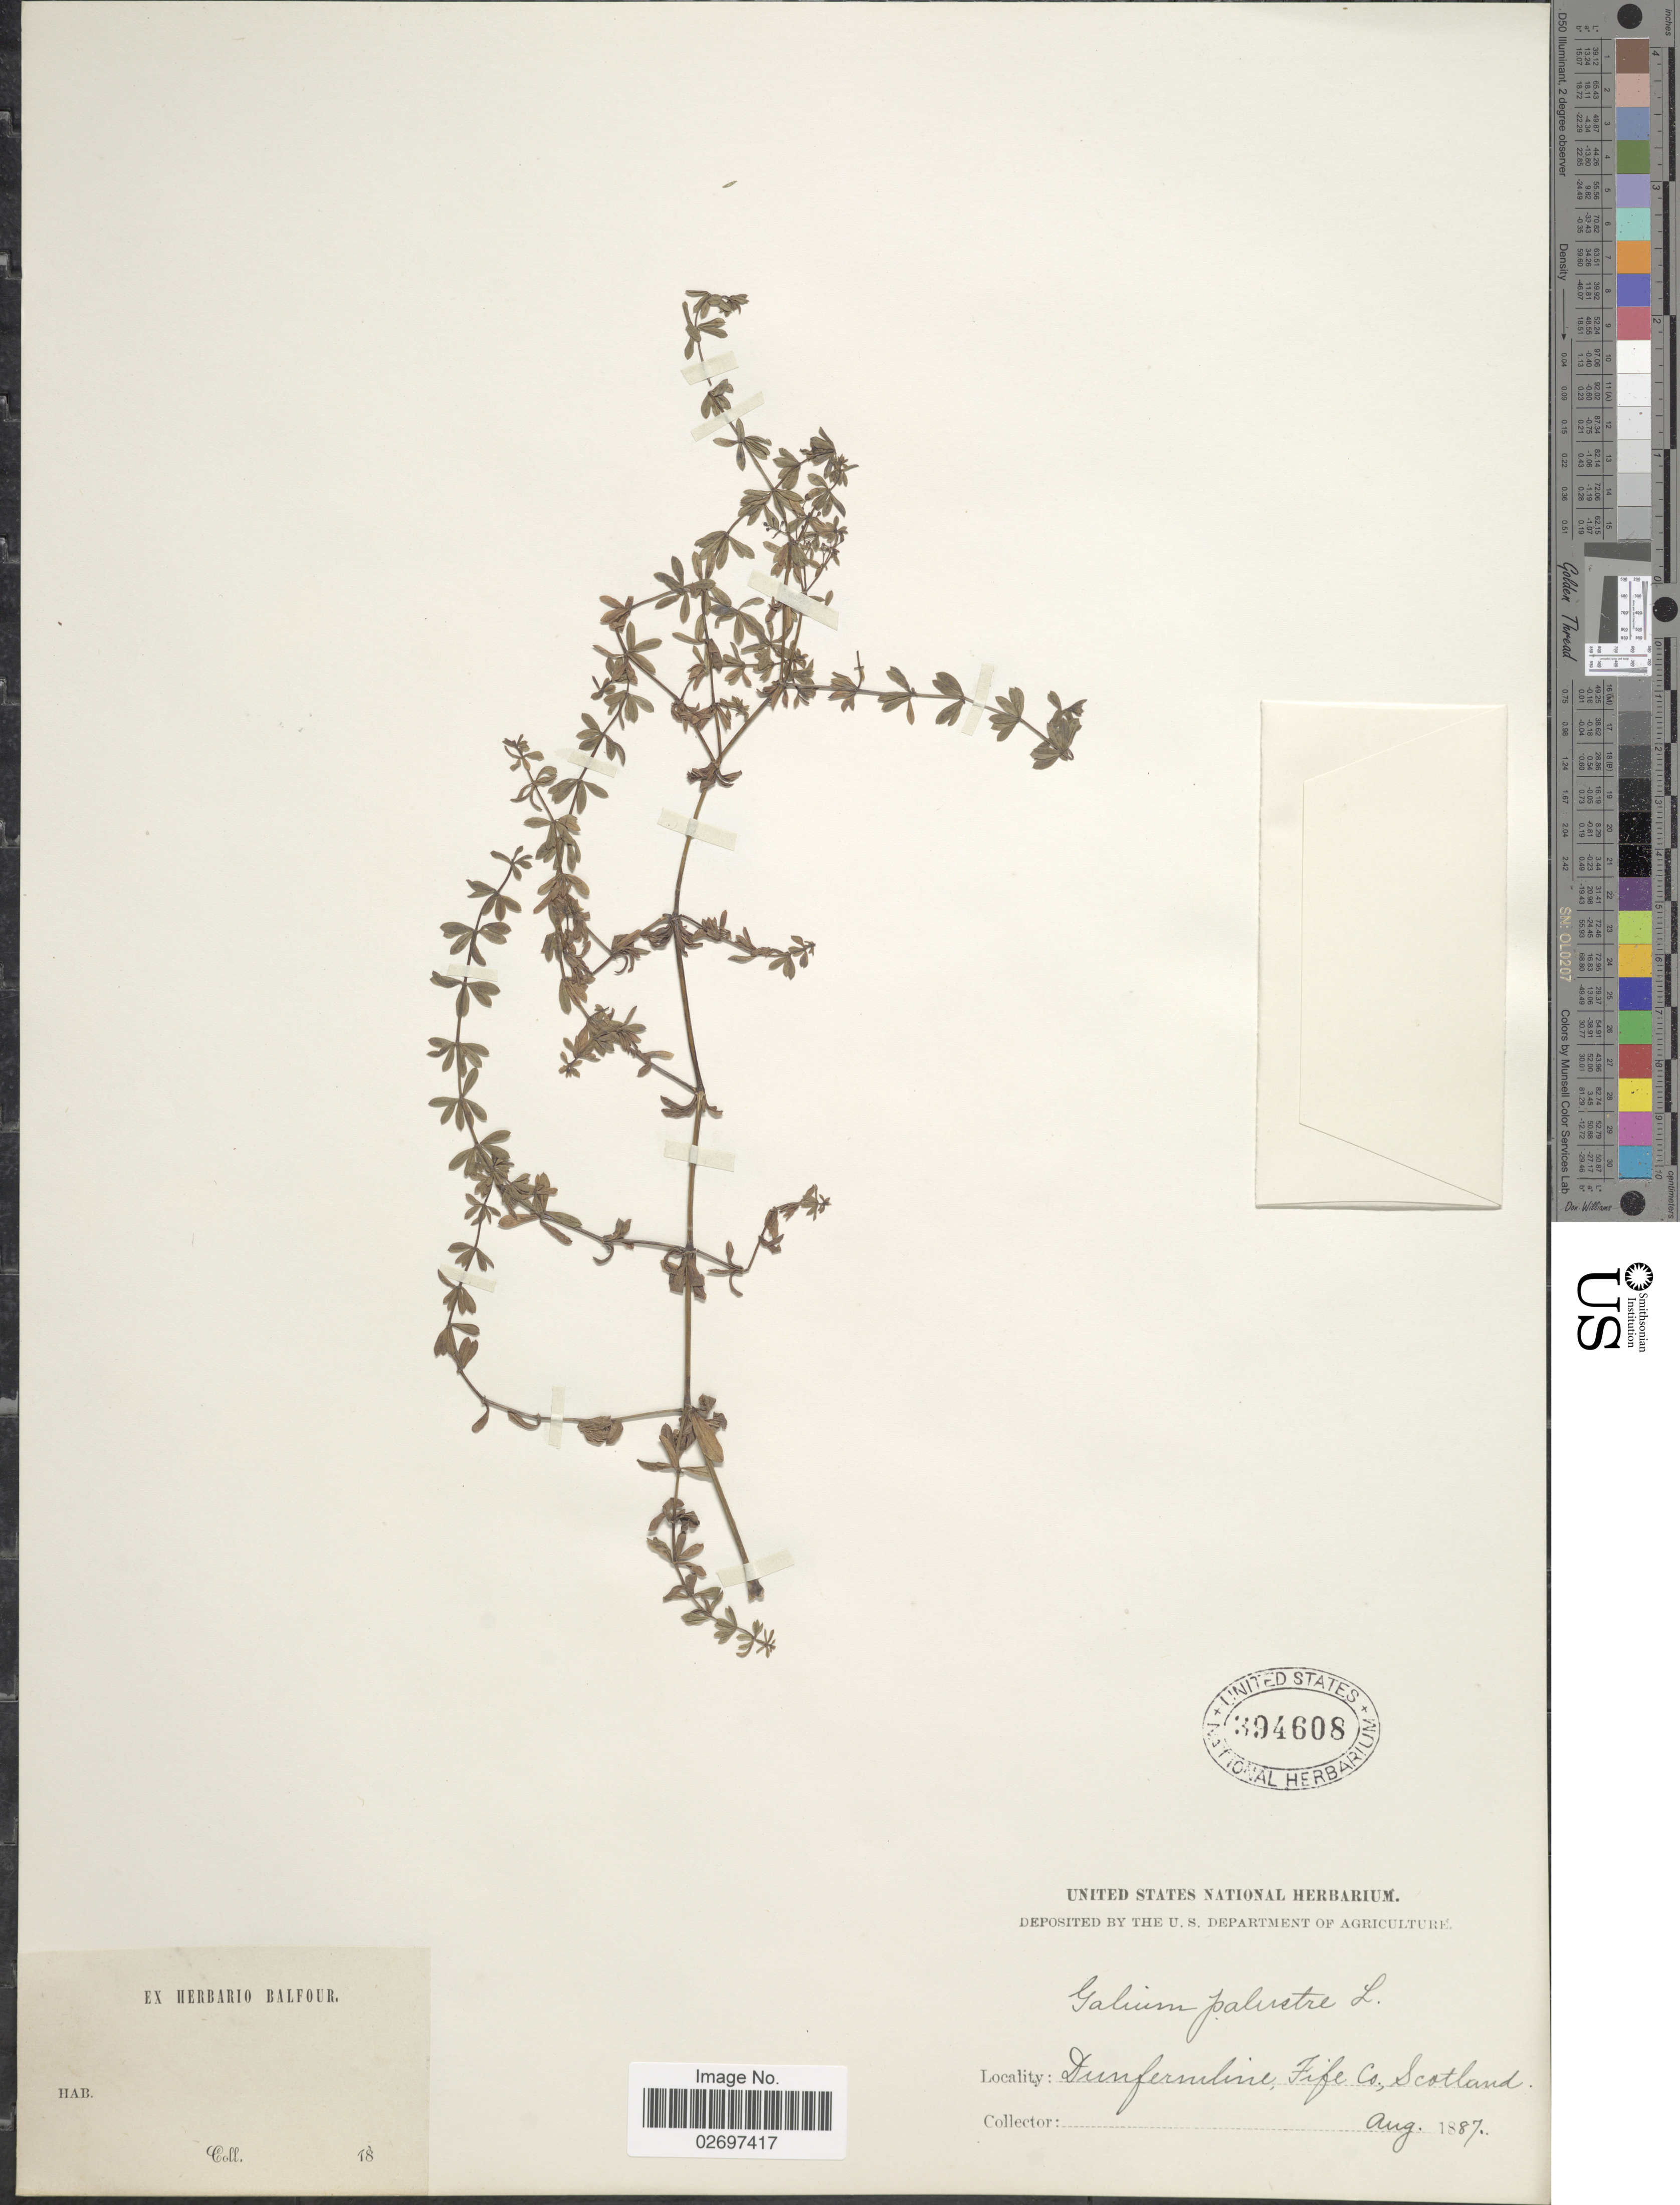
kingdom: Plantae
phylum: Tracheophyta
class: Magnoliopsida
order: Gentianales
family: Rubiaceae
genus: Galium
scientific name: Galium palustre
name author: L.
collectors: Ex herb. Balfour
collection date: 1887-08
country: United Kingdom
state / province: Scotland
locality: Dunfermline Fife Co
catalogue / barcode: US 394608